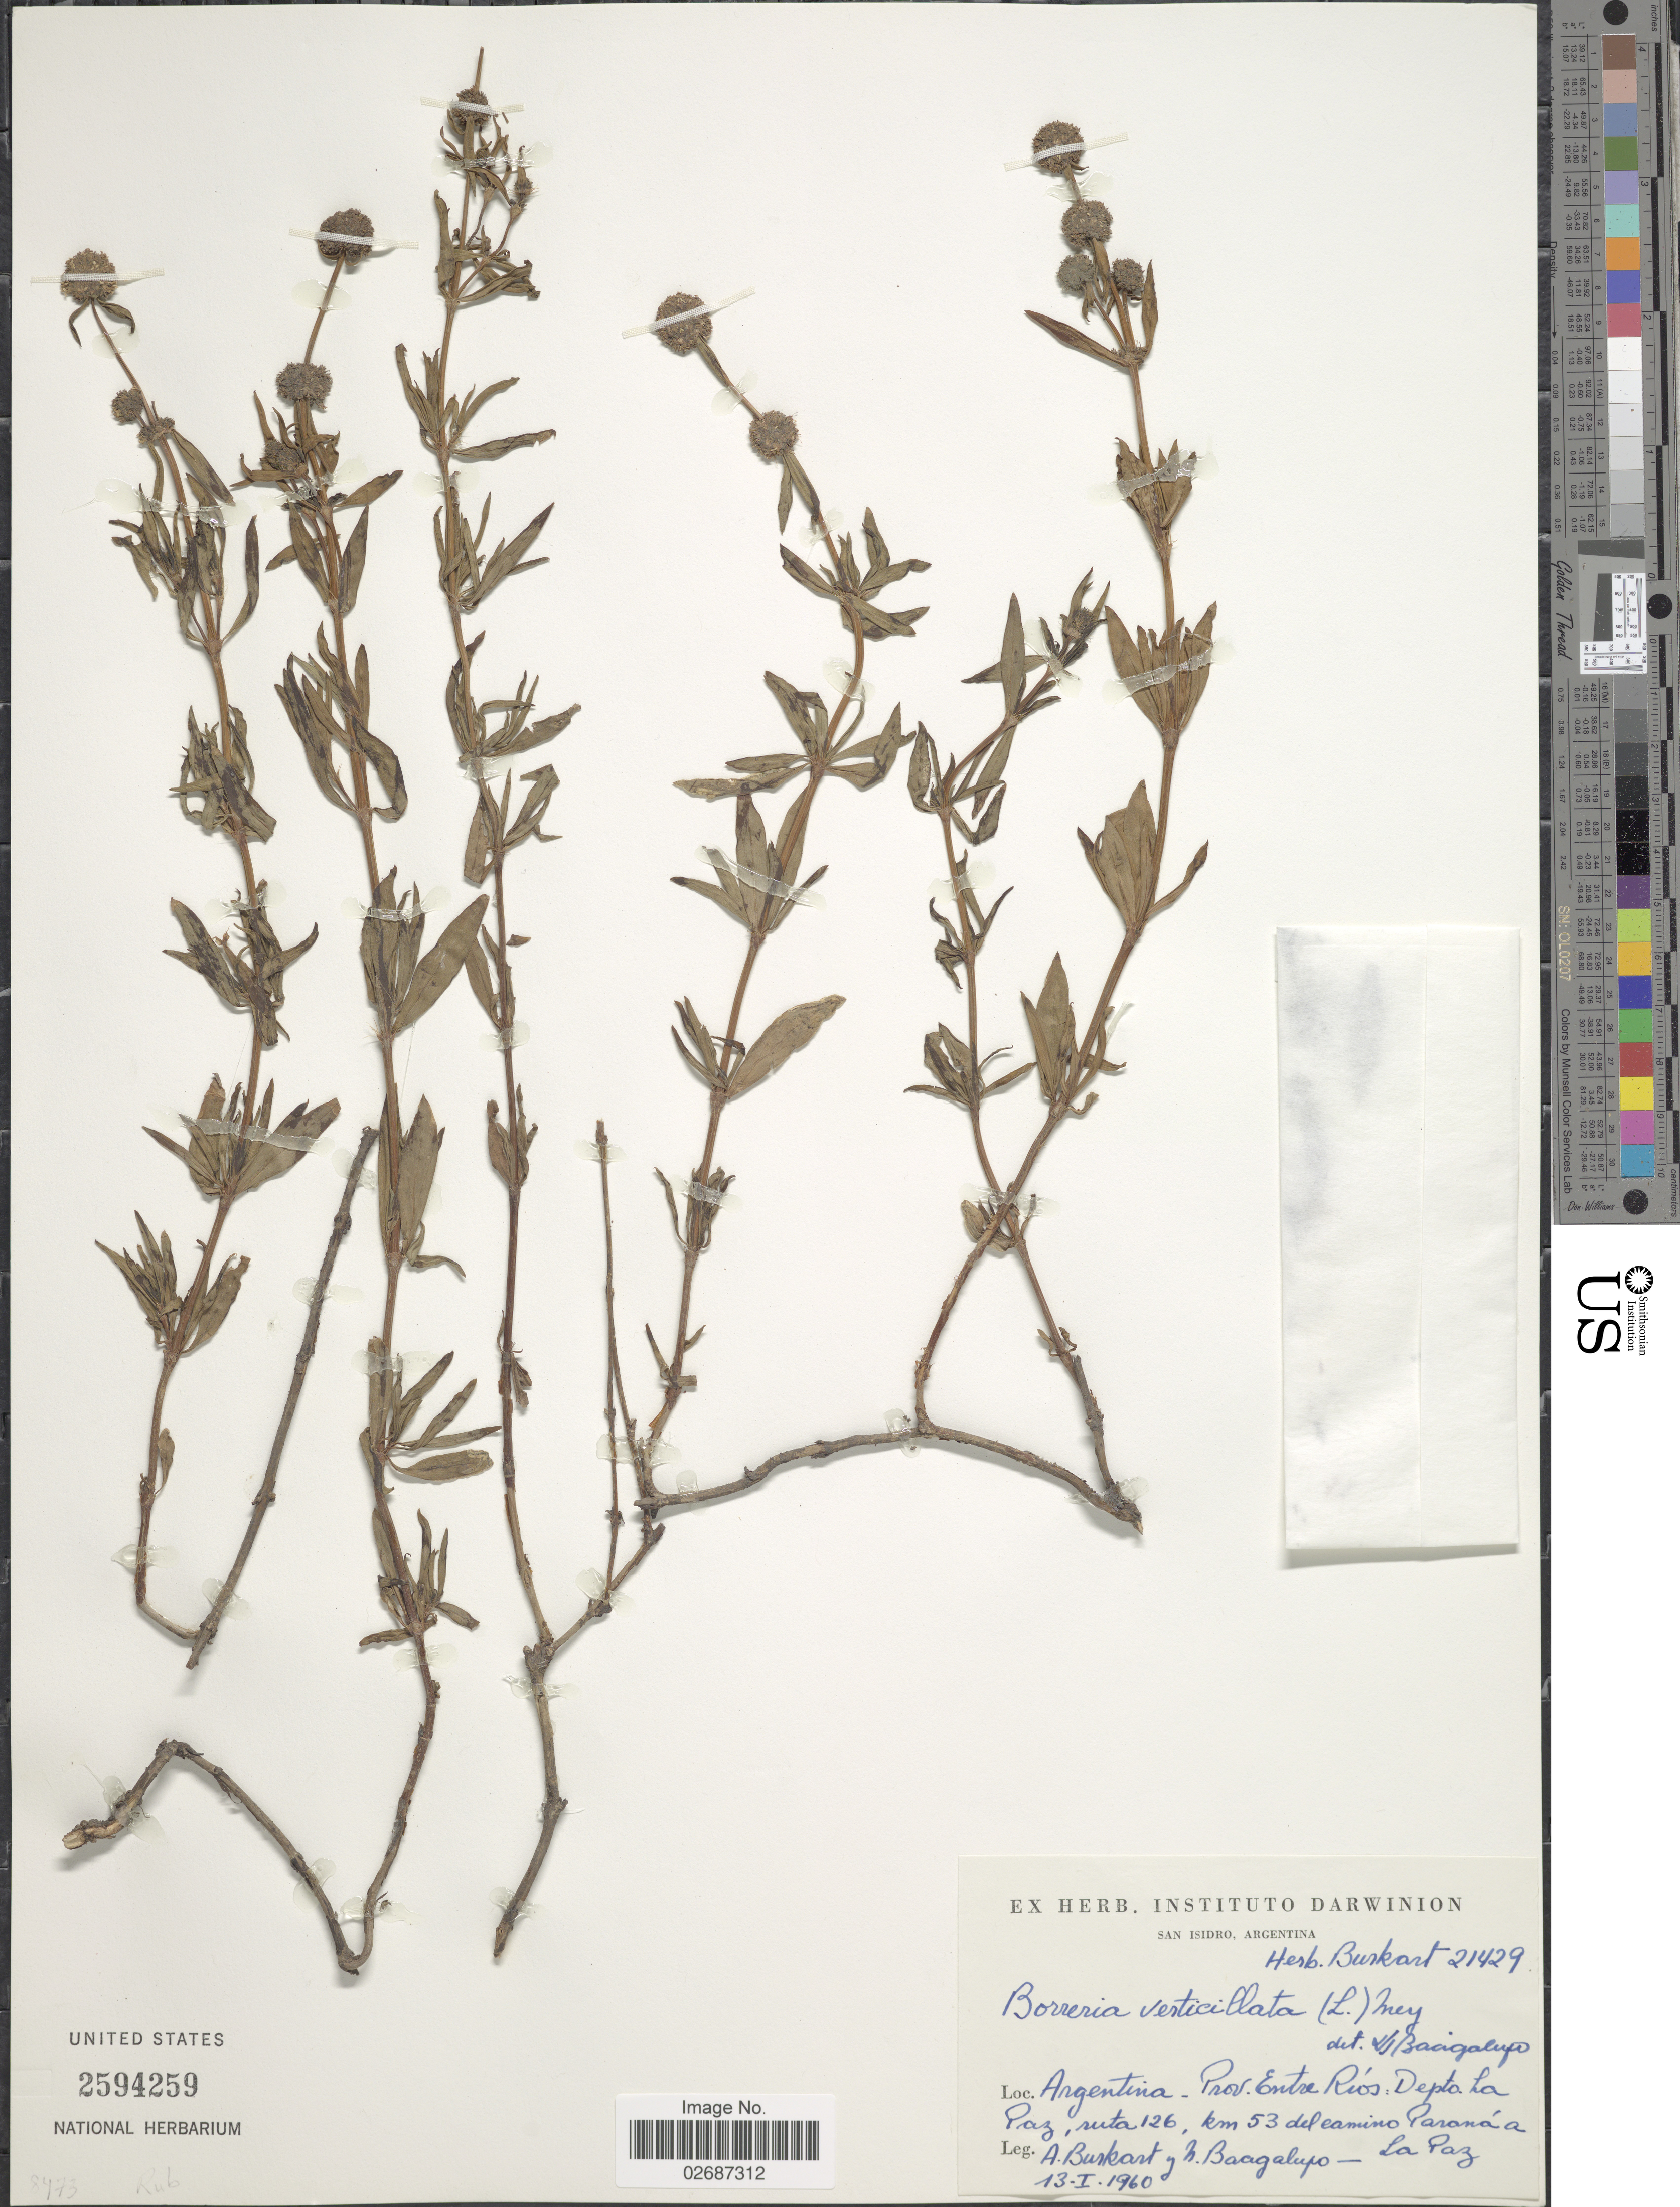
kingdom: Plantae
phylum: Tracheophyta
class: Magnoliopsida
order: Gentianales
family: Rubiaceae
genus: Borreria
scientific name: Borreria verticillata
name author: (L.) G. Mey.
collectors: A. E. Burkart & N. M. Bacigalupo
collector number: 21429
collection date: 1960-01-13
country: Argentina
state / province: Entre Rios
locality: Depto. La Paz, ruta 126, km 53 del camino Parana a La Paz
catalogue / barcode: US 2594259